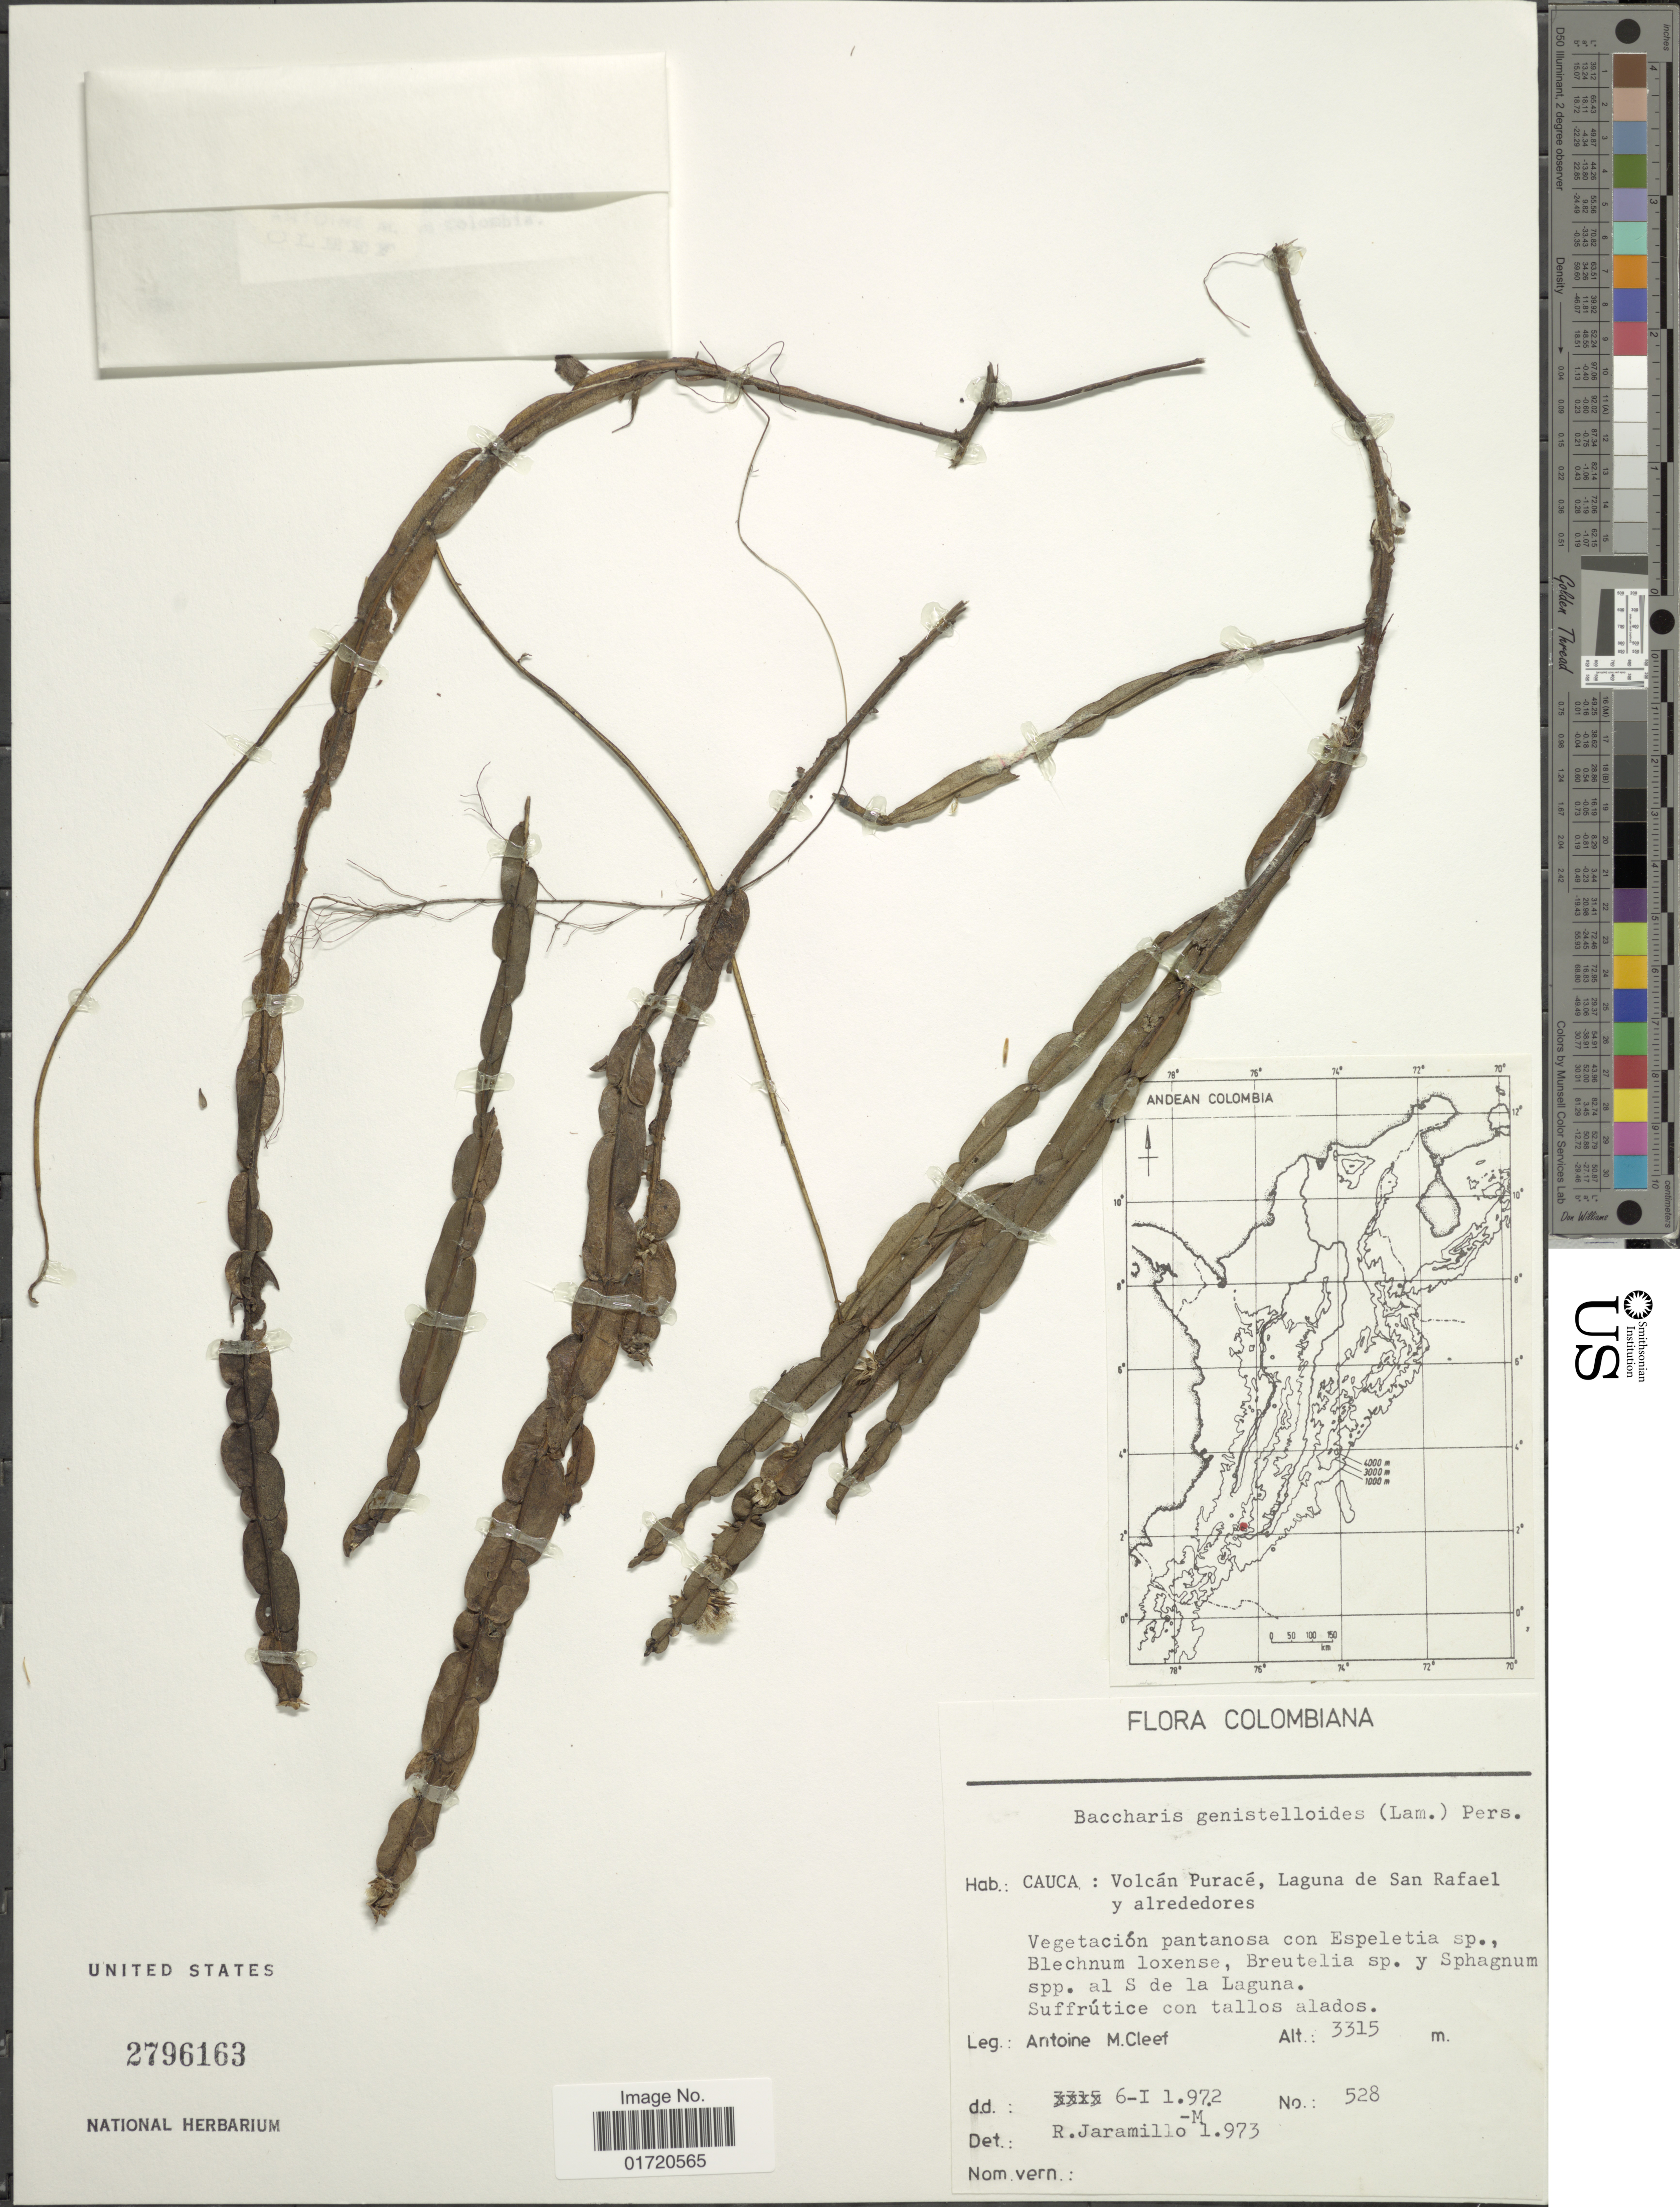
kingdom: Plantae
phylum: Tracheophyta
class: Magnoliopsida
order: Asterales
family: Asteraceae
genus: Baccharis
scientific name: Baccharis genistelloides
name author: (Lam.) Pers.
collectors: A. M. Cleef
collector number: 528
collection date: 1972-01-06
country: Colombia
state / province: Cauca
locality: Volcán Puracé, Laguna de San Rafael y alrededores.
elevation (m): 3315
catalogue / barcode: US 2796163